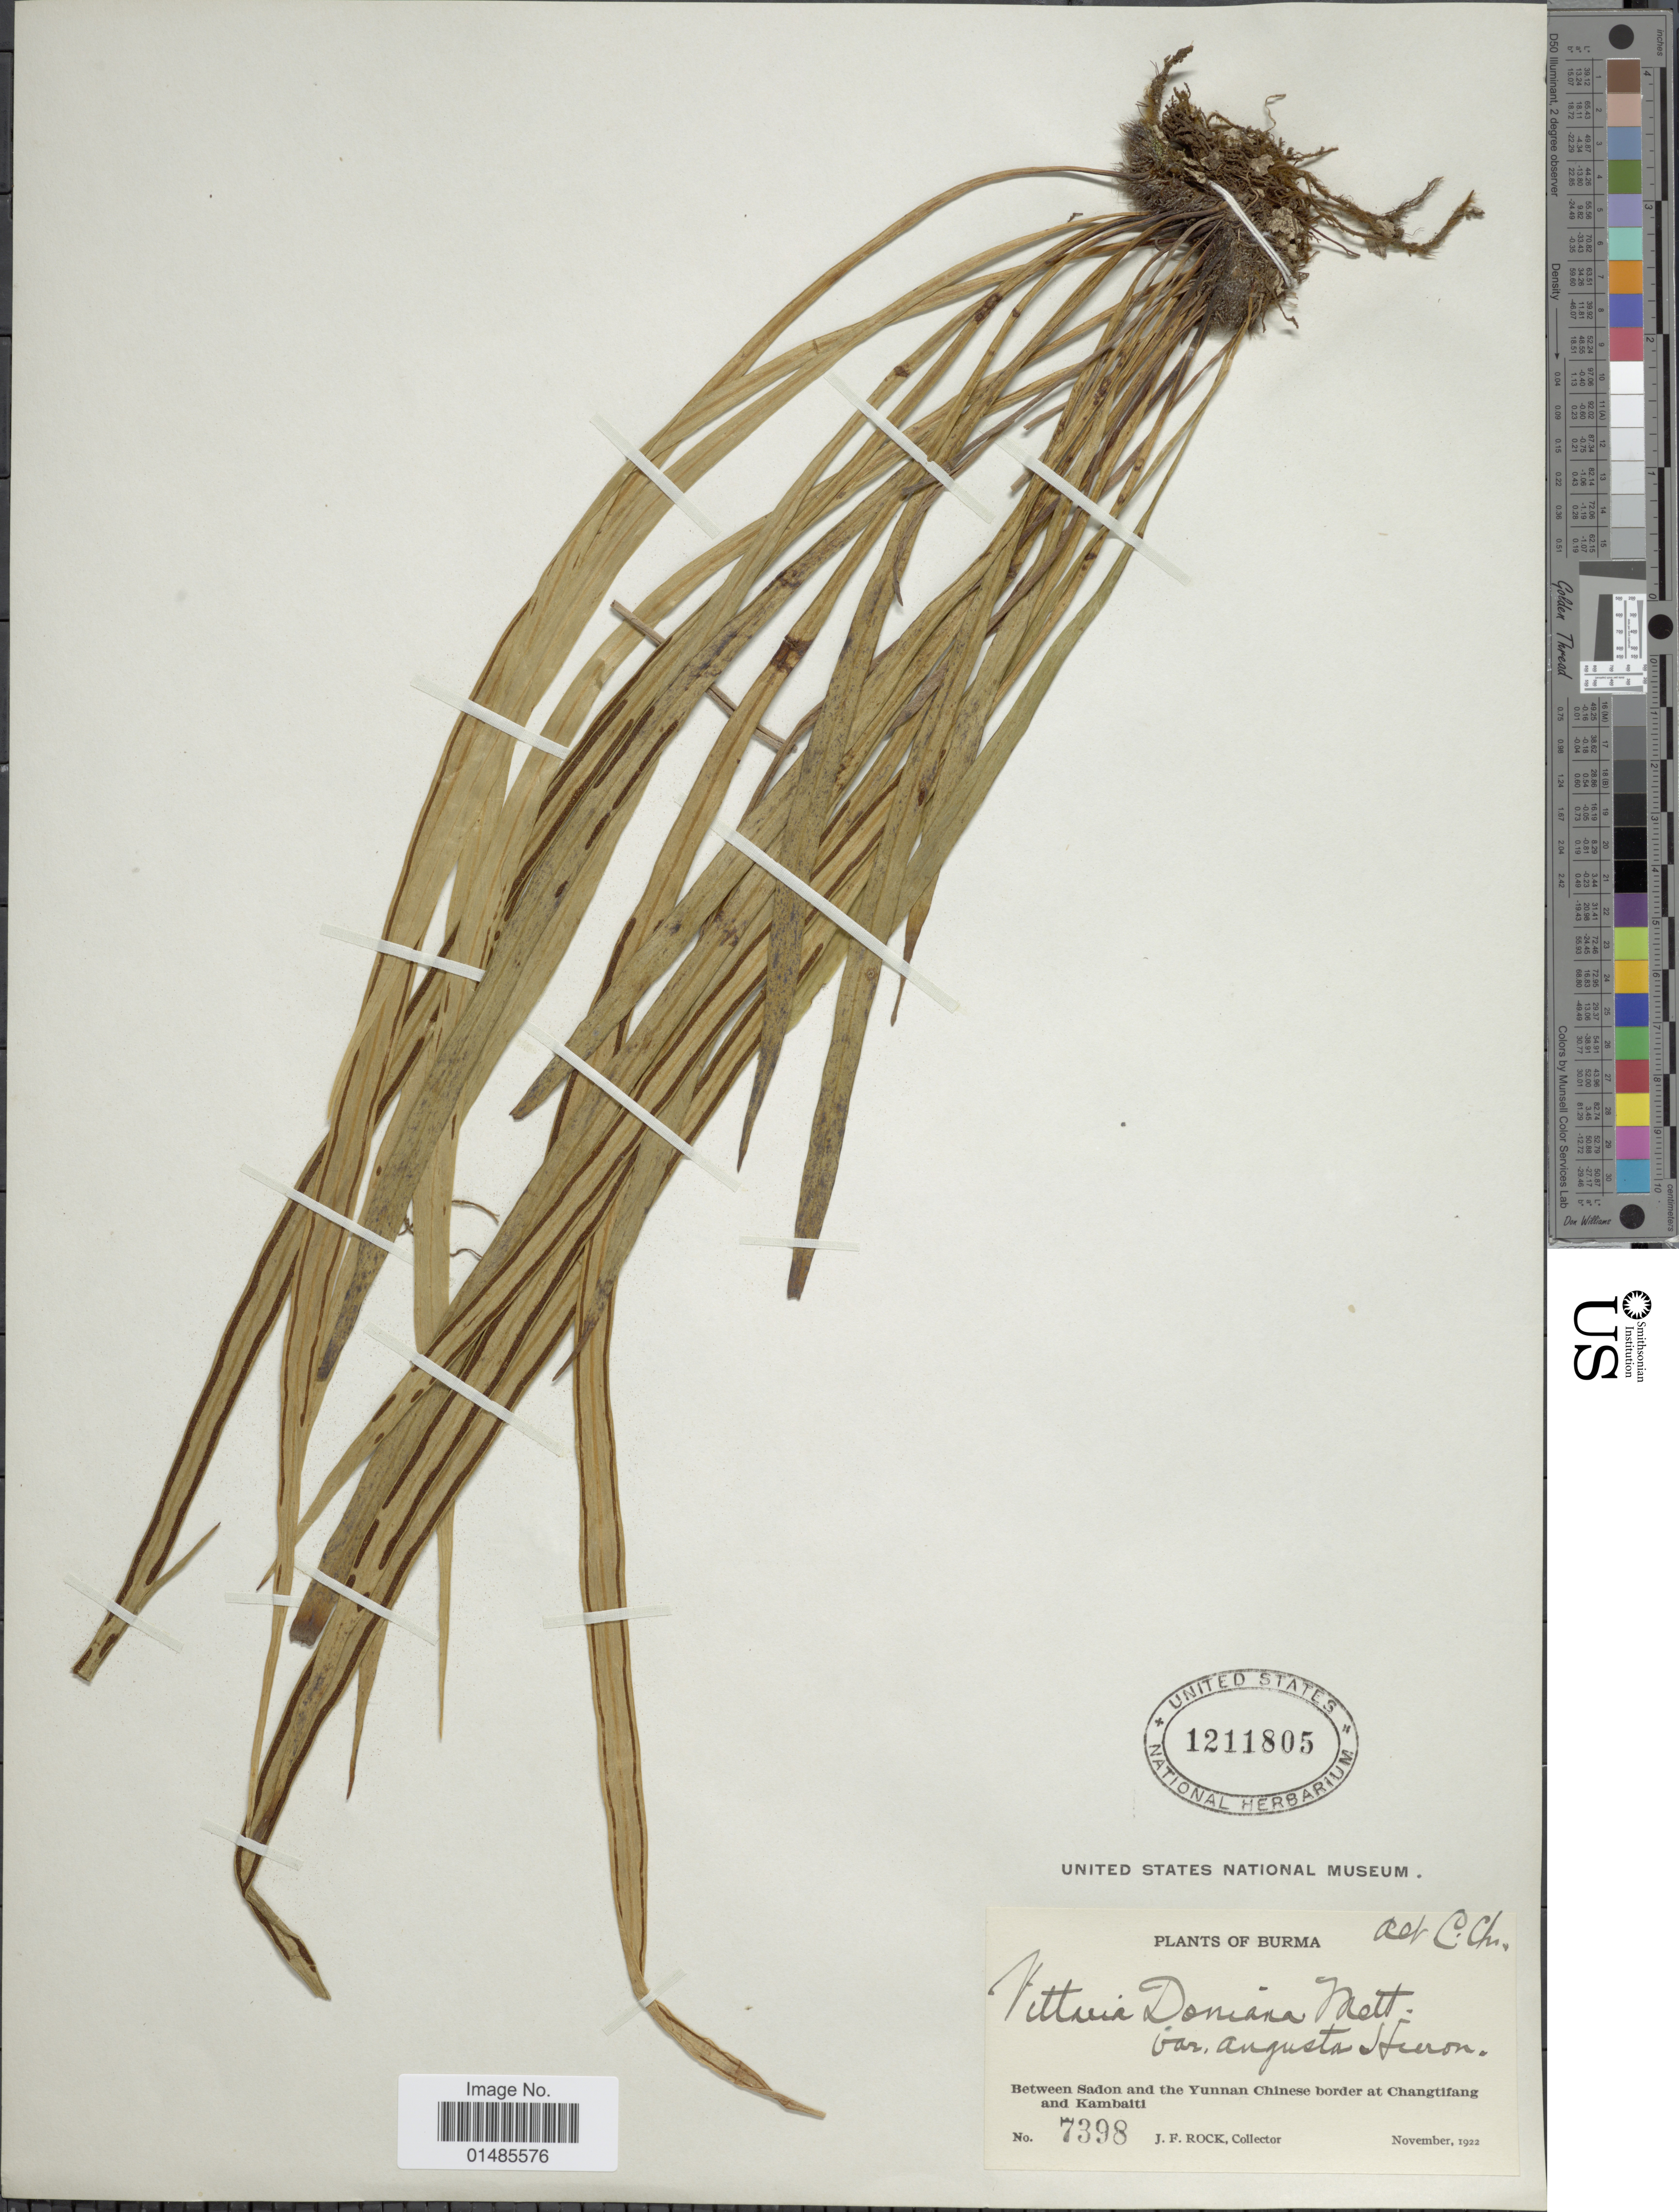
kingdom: Plantae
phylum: Tracheophyta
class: Polypodiopsida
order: Polypodiales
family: Pteridaceae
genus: Haplopteris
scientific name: Haplopteris doniana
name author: (Mett. ex Hieron.) E.H. Crane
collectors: J. Rock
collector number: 7398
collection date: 1922-11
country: Myanmar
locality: Burma. Between Sadon and the Yunnan Chinese border at Changtifang and Kambaiti.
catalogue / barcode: US 1211805